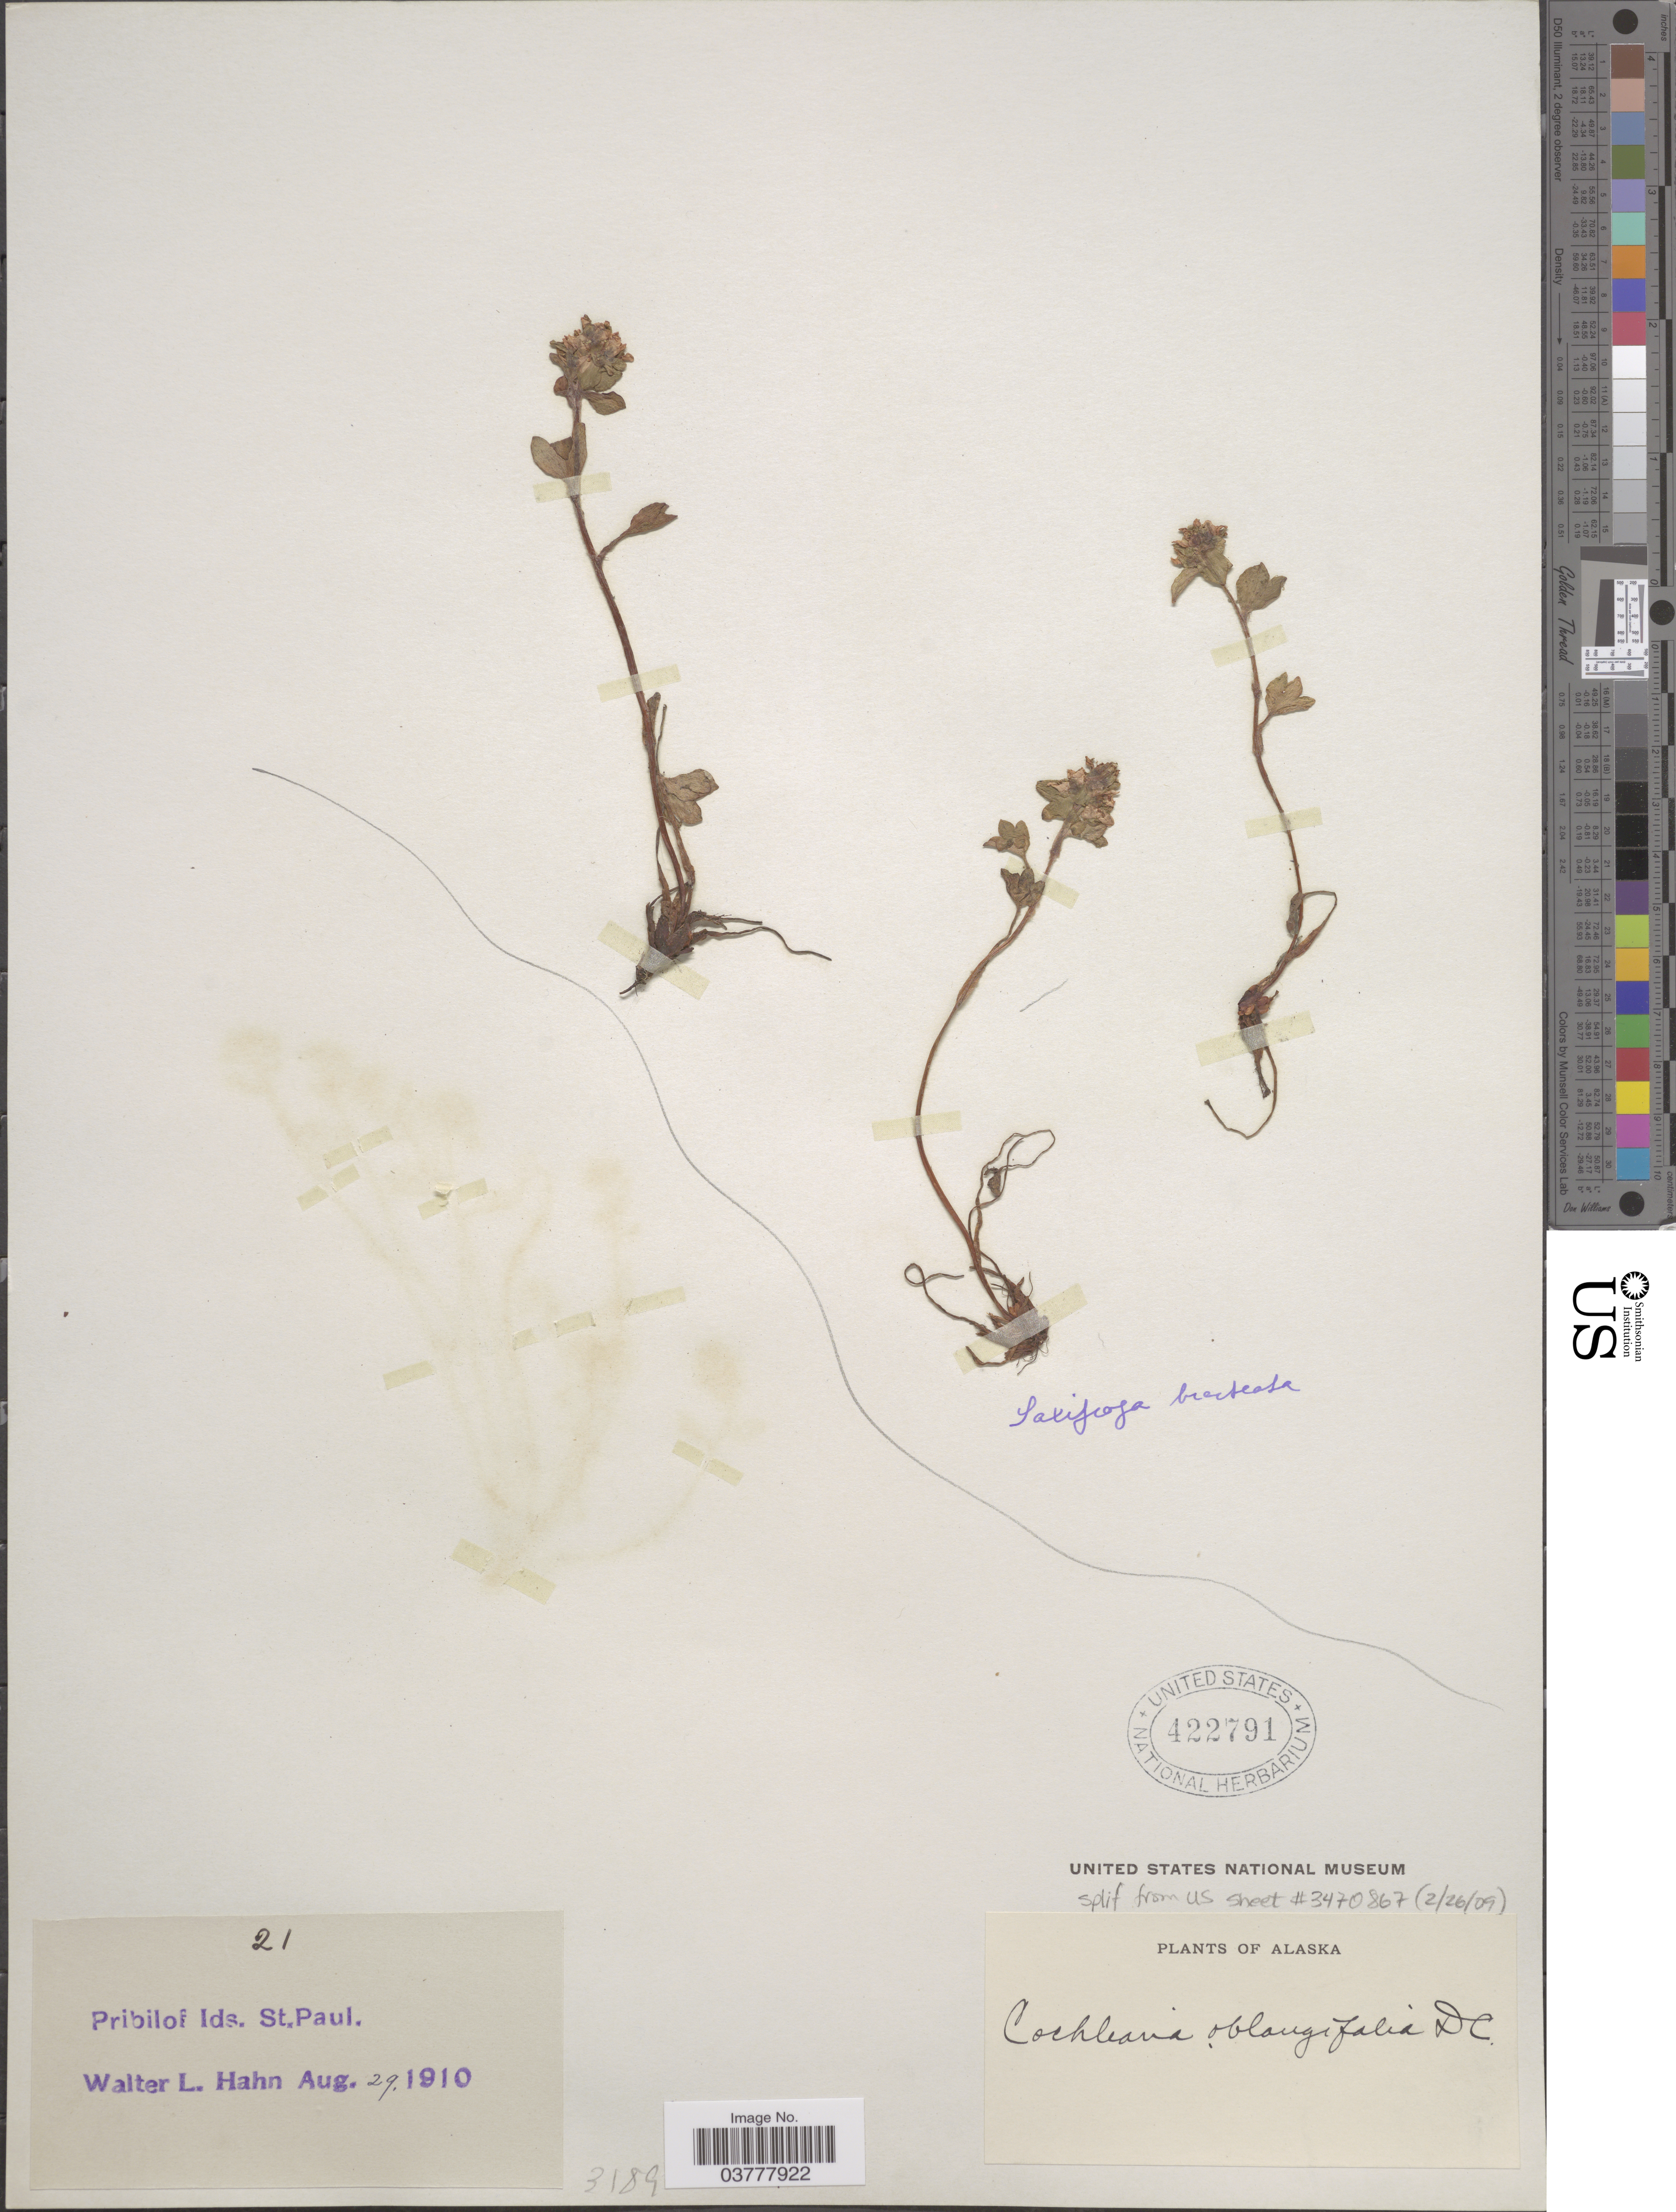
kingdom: Plantae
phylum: Tracheophyta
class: Magnoliopsida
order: Saxifragales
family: Saxifragaceae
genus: Saxifraga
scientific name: Saxifraga bracteata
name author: D. Don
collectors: W. L. Hahn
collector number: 21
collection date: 1910-08-29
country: United States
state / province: Alaska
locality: Pribilof Ids. St.Paul.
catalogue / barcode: US 422791